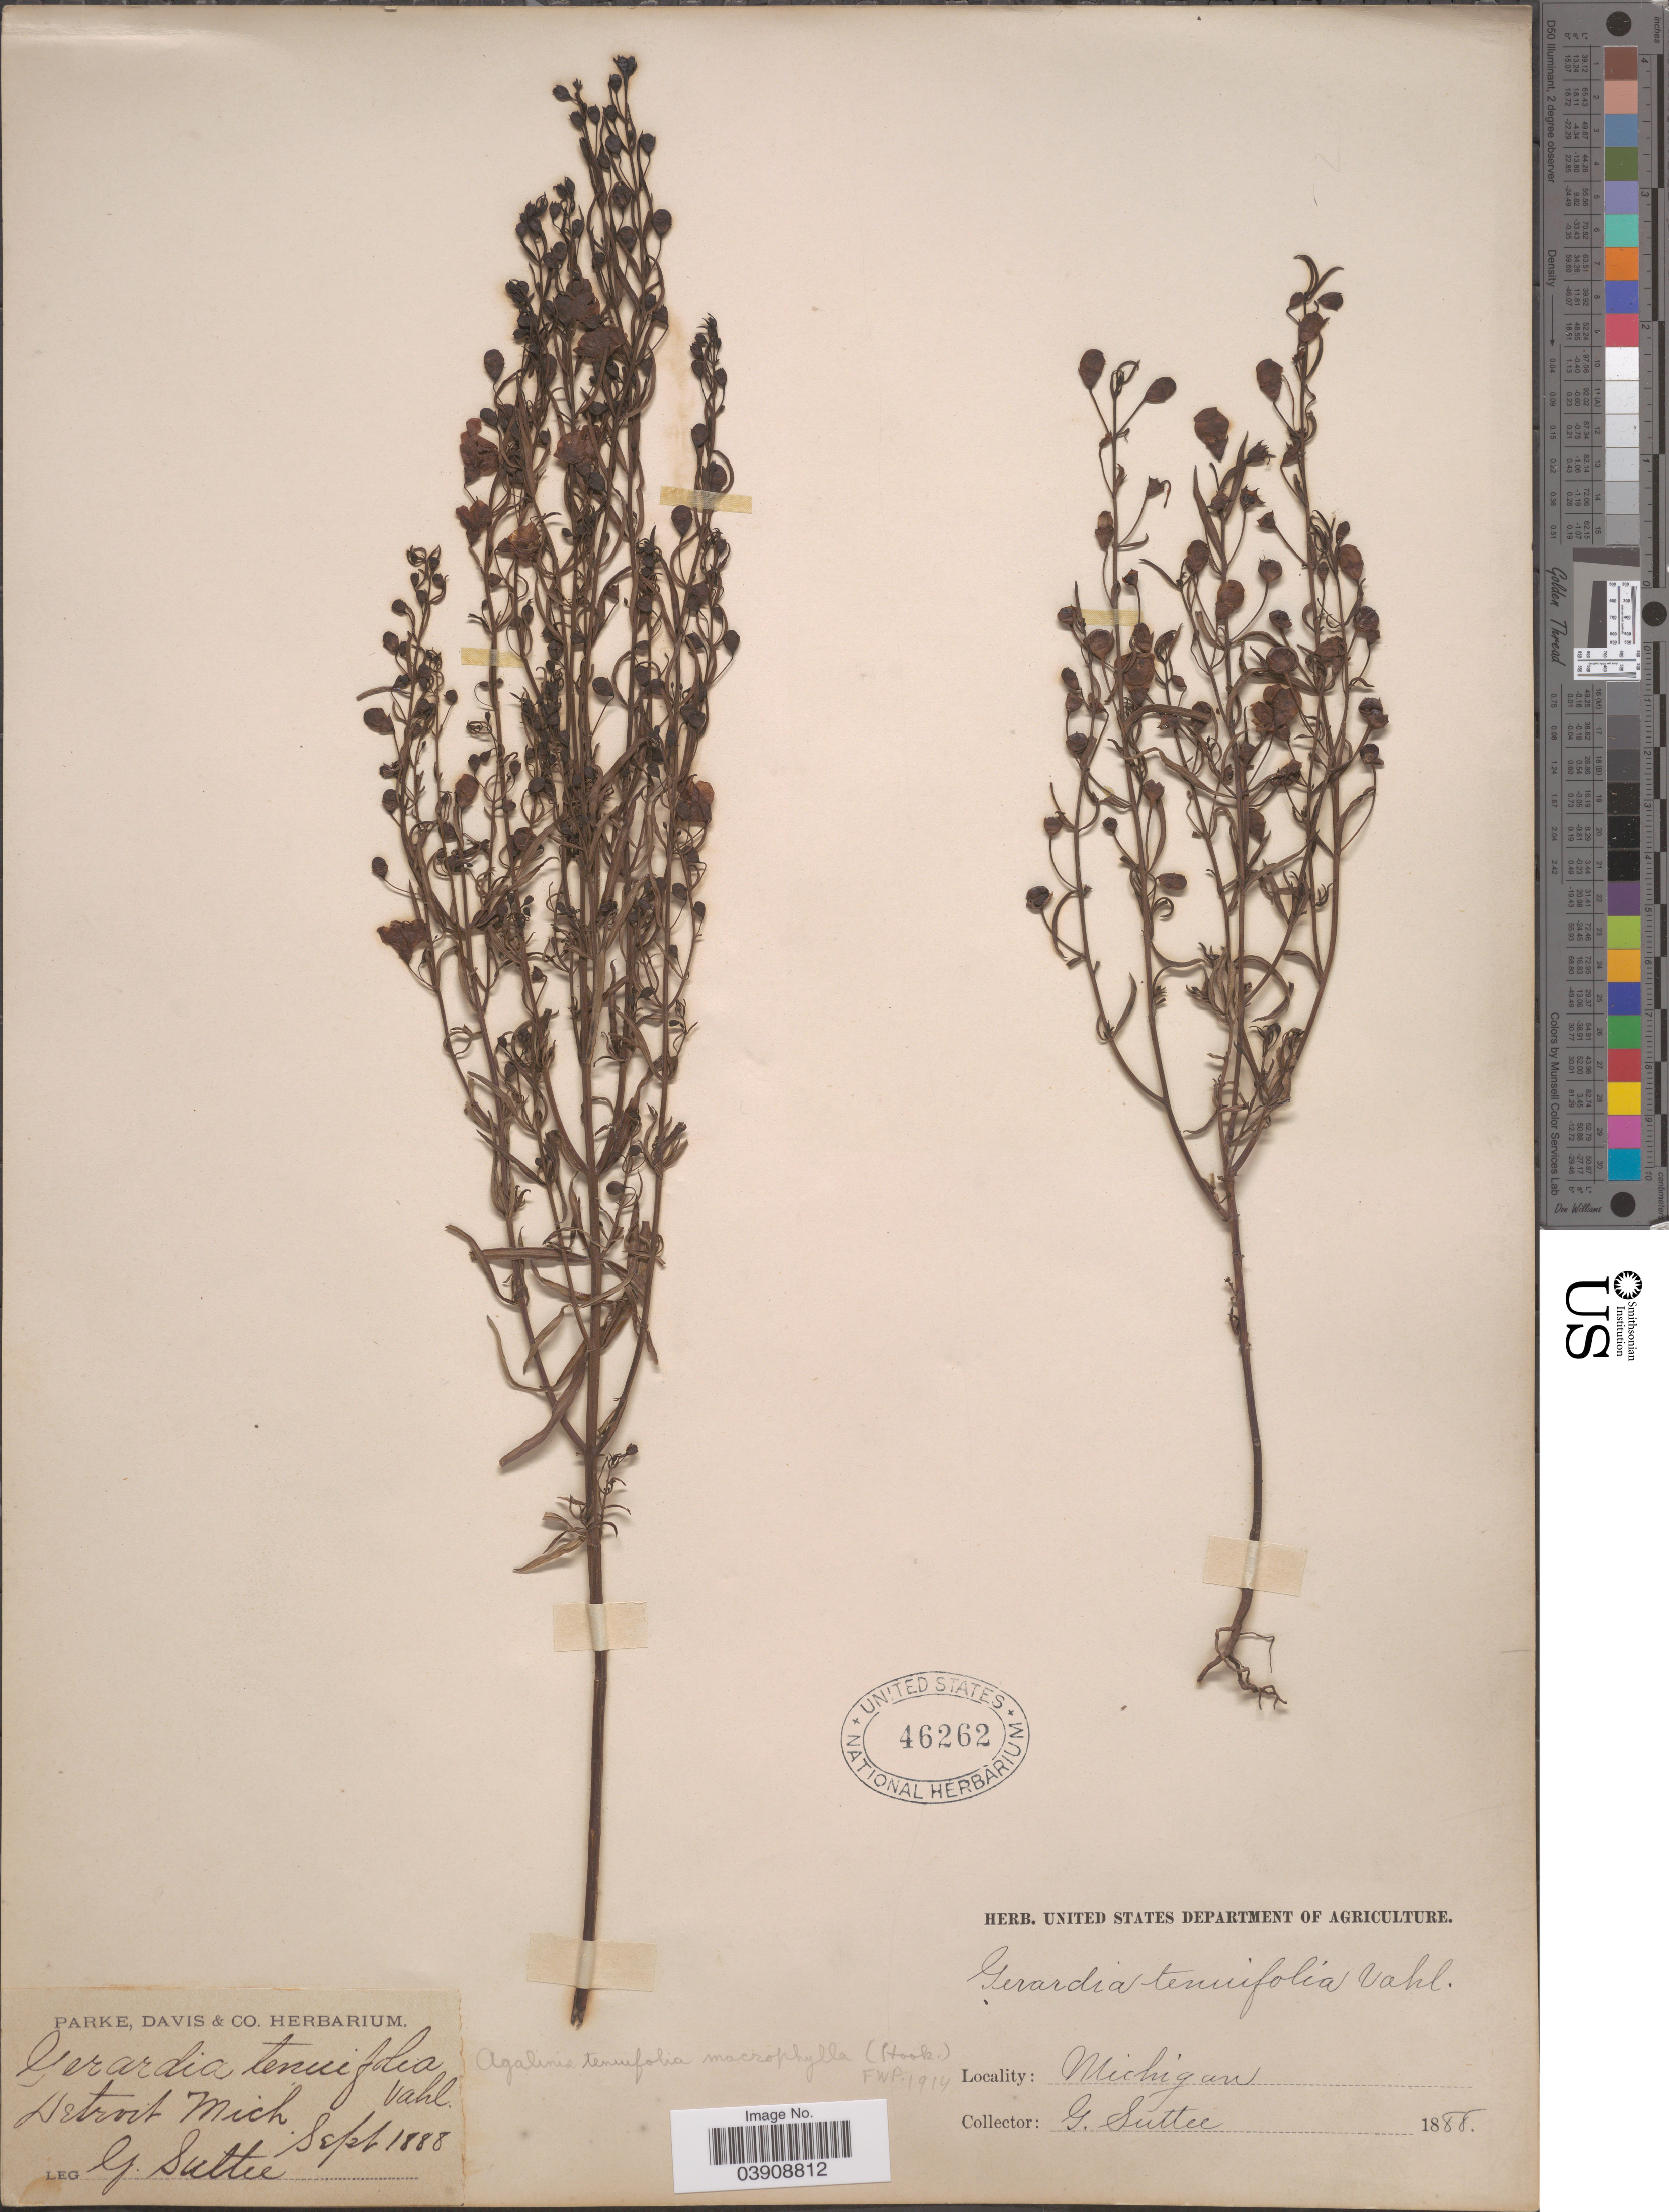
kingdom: Plantae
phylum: Tracheophyta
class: Magnoliopsida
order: Lamiales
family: Orobanchaceae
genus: Agalinis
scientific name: Agalinis tenuifolia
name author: (Vahl) Raf.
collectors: G. Suttie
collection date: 1888-09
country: United States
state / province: Michigan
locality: Detroit.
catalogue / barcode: US 46262